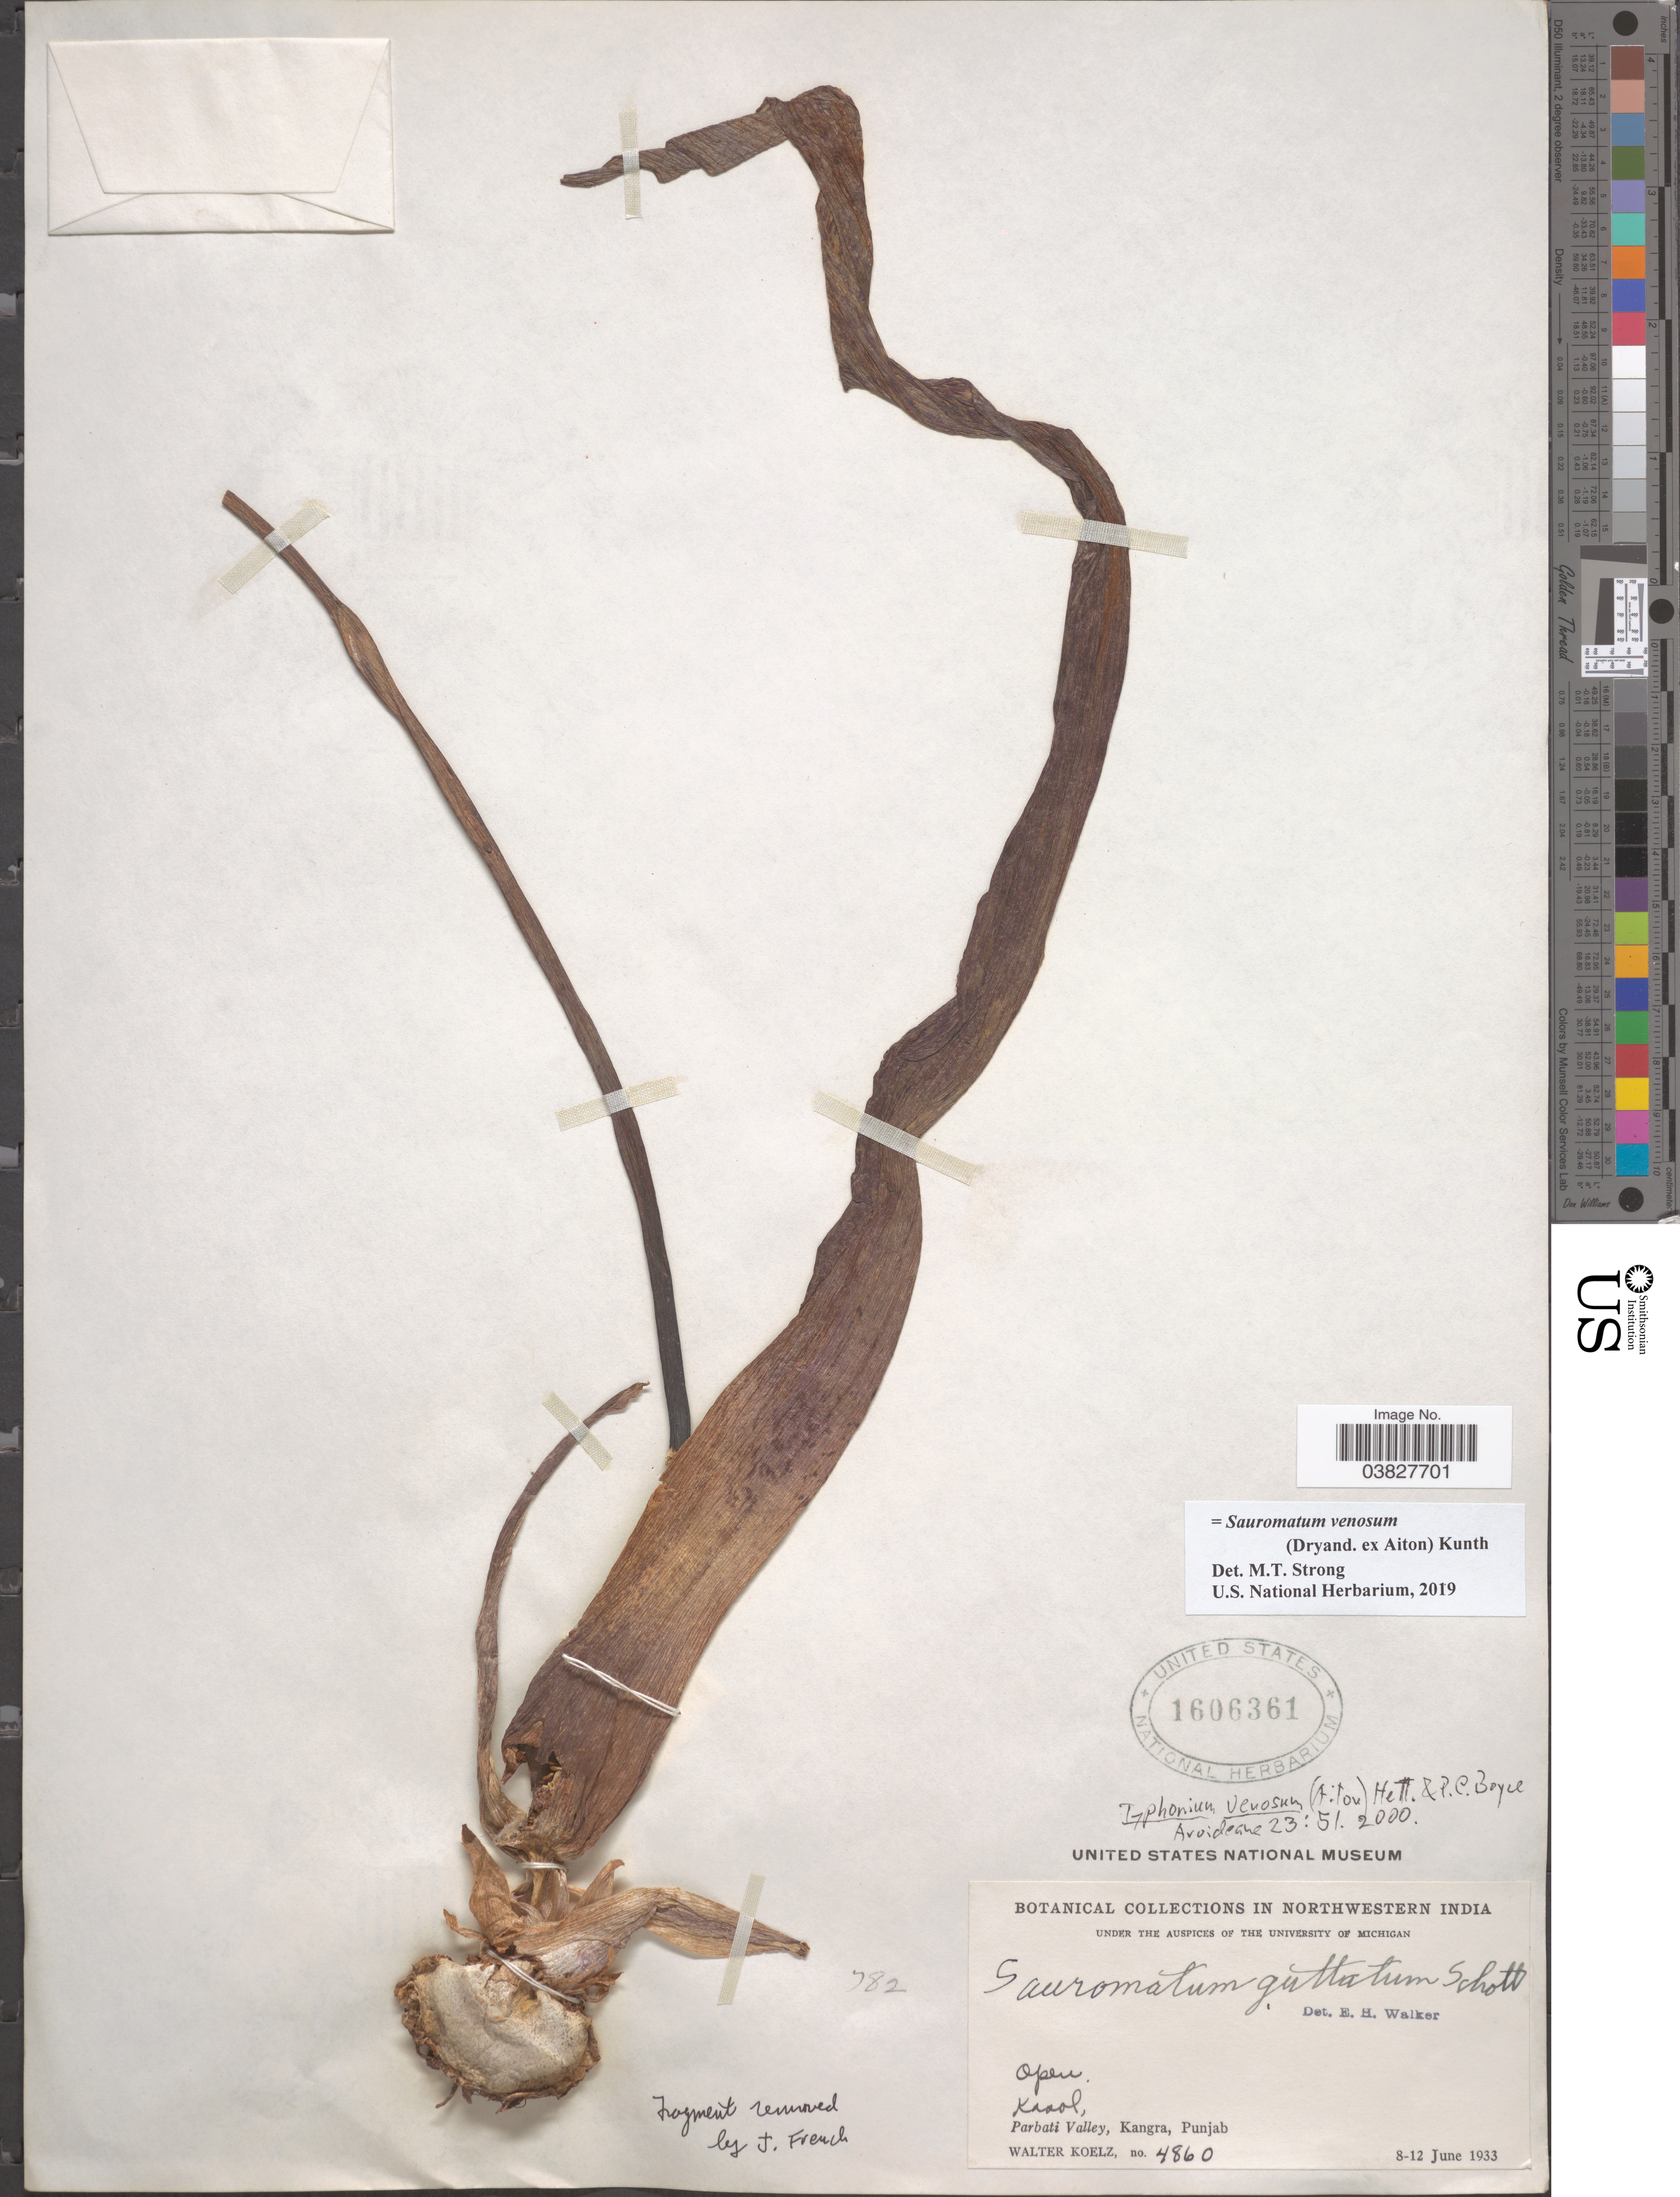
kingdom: Plantae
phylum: Tracheophyta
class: Liliopsida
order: Alismatales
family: Araceae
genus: Sauromatum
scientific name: Sauromatum venosum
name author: (Aiton) Schott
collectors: W. N. Koelz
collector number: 4860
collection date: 1933-06-08/1933-06-12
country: India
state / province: Punjab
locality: Northwestern India. Kasol. Parbati Valley, Kangra.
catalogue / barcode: US 1606361